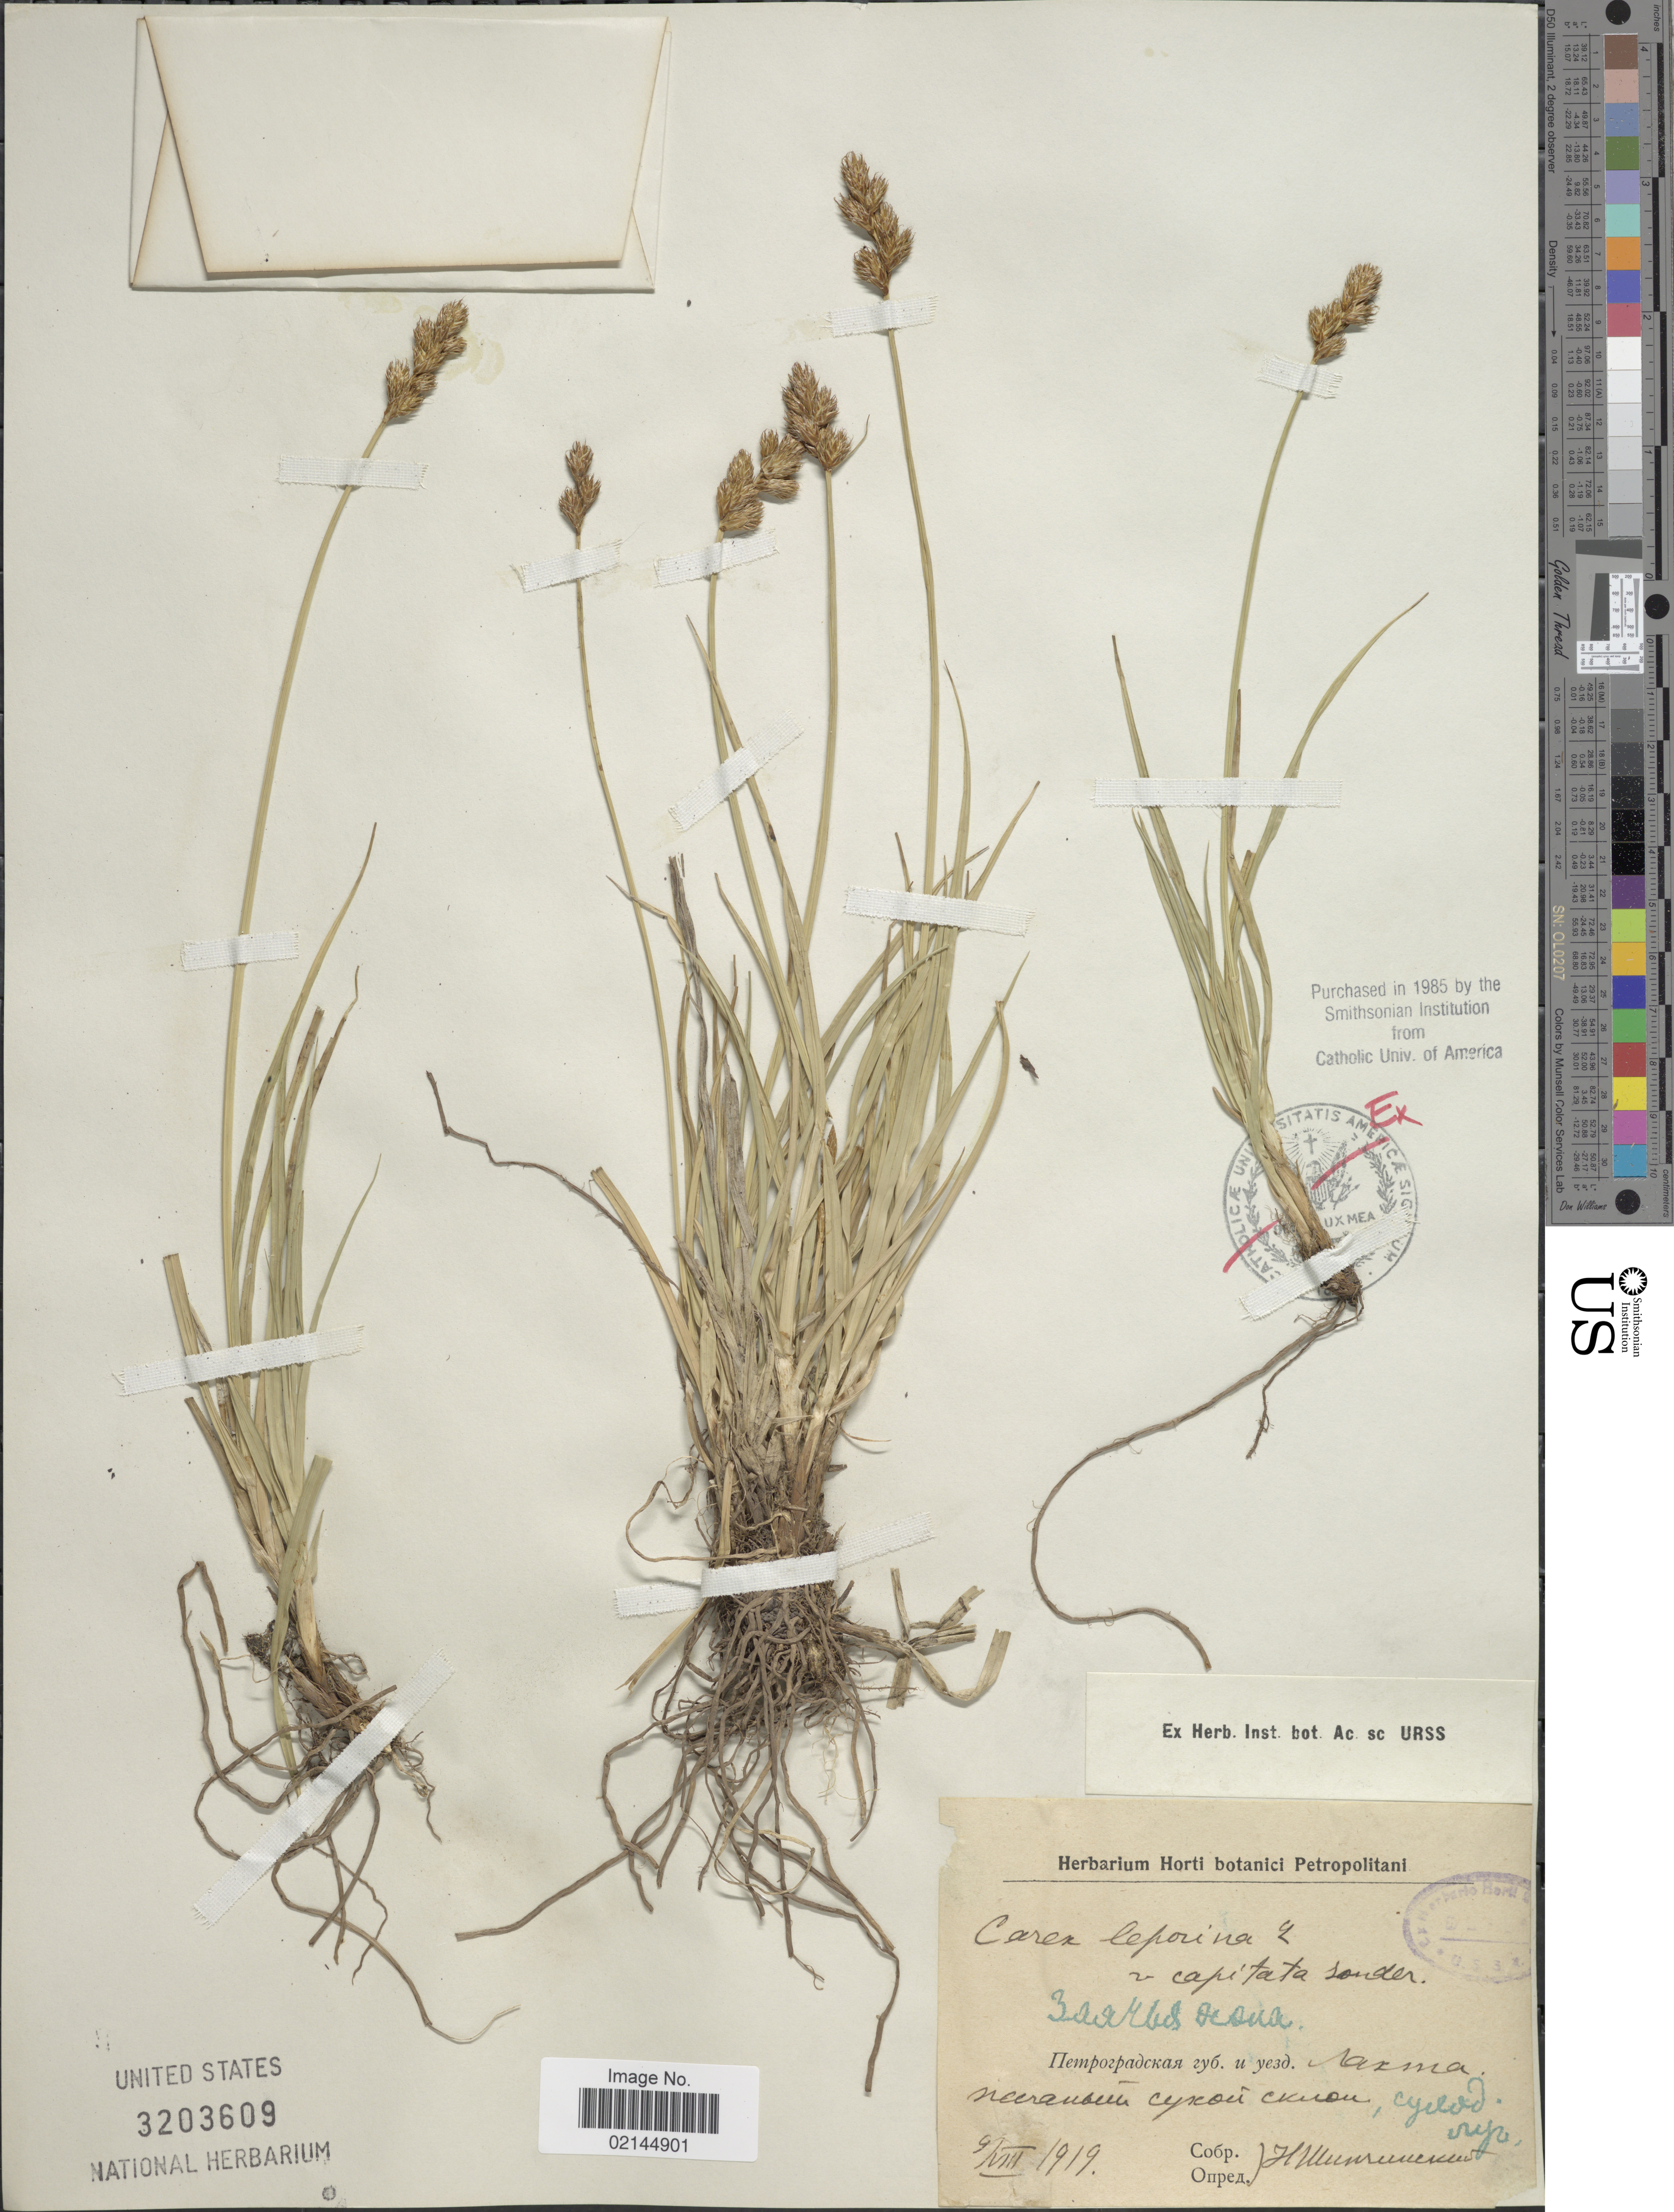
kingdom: Plantae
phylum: Tracheophyta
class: Liliopsida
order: Poales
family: Cyperaceae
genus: Carex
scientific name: Carex leporina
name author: L.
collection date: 1919-08-09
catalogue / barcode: US 3203609